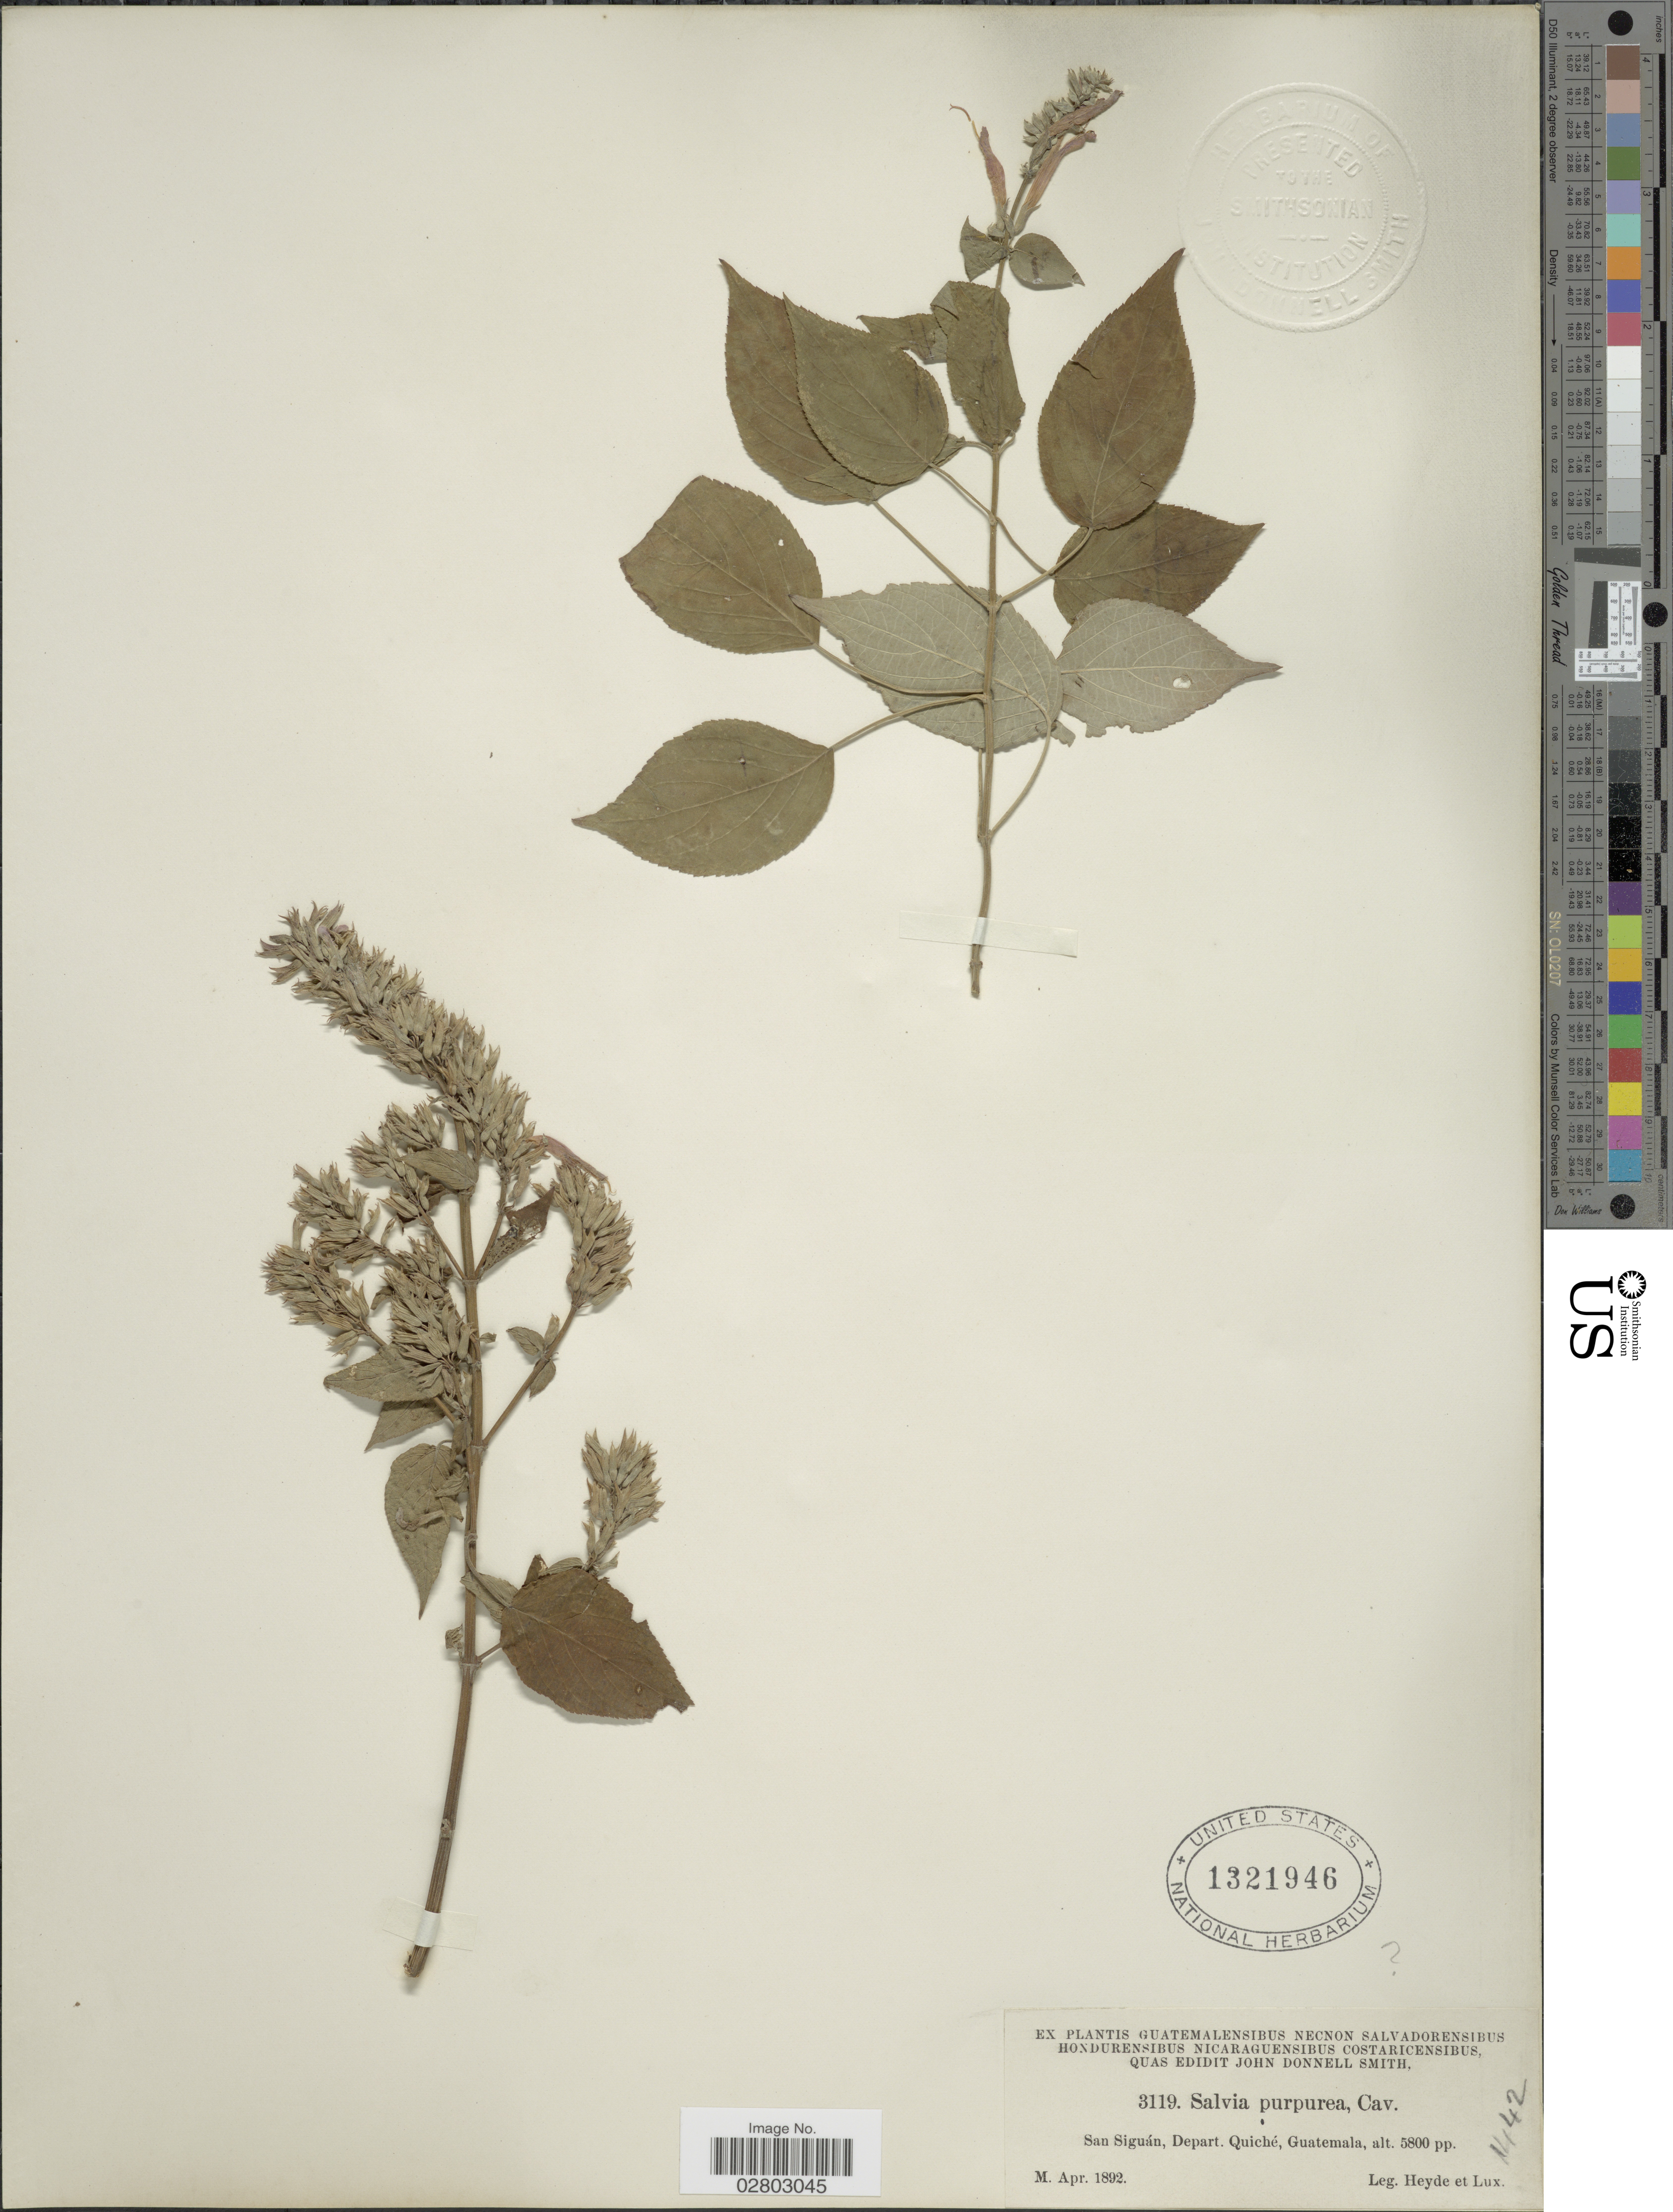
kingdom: Plantae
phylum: Tracheophyta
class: Magnoliopsida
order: Lamiales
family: Lamiaceae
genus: Salvia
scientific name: Salvia purpurea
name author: Cav.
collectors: Heyde & Lux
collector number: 3119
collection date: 1892-04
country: Guatemala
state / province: El Quiché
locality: San Siguán, Depart. Quiché, Guatemala.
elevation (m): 1768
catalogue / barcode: US 1321946